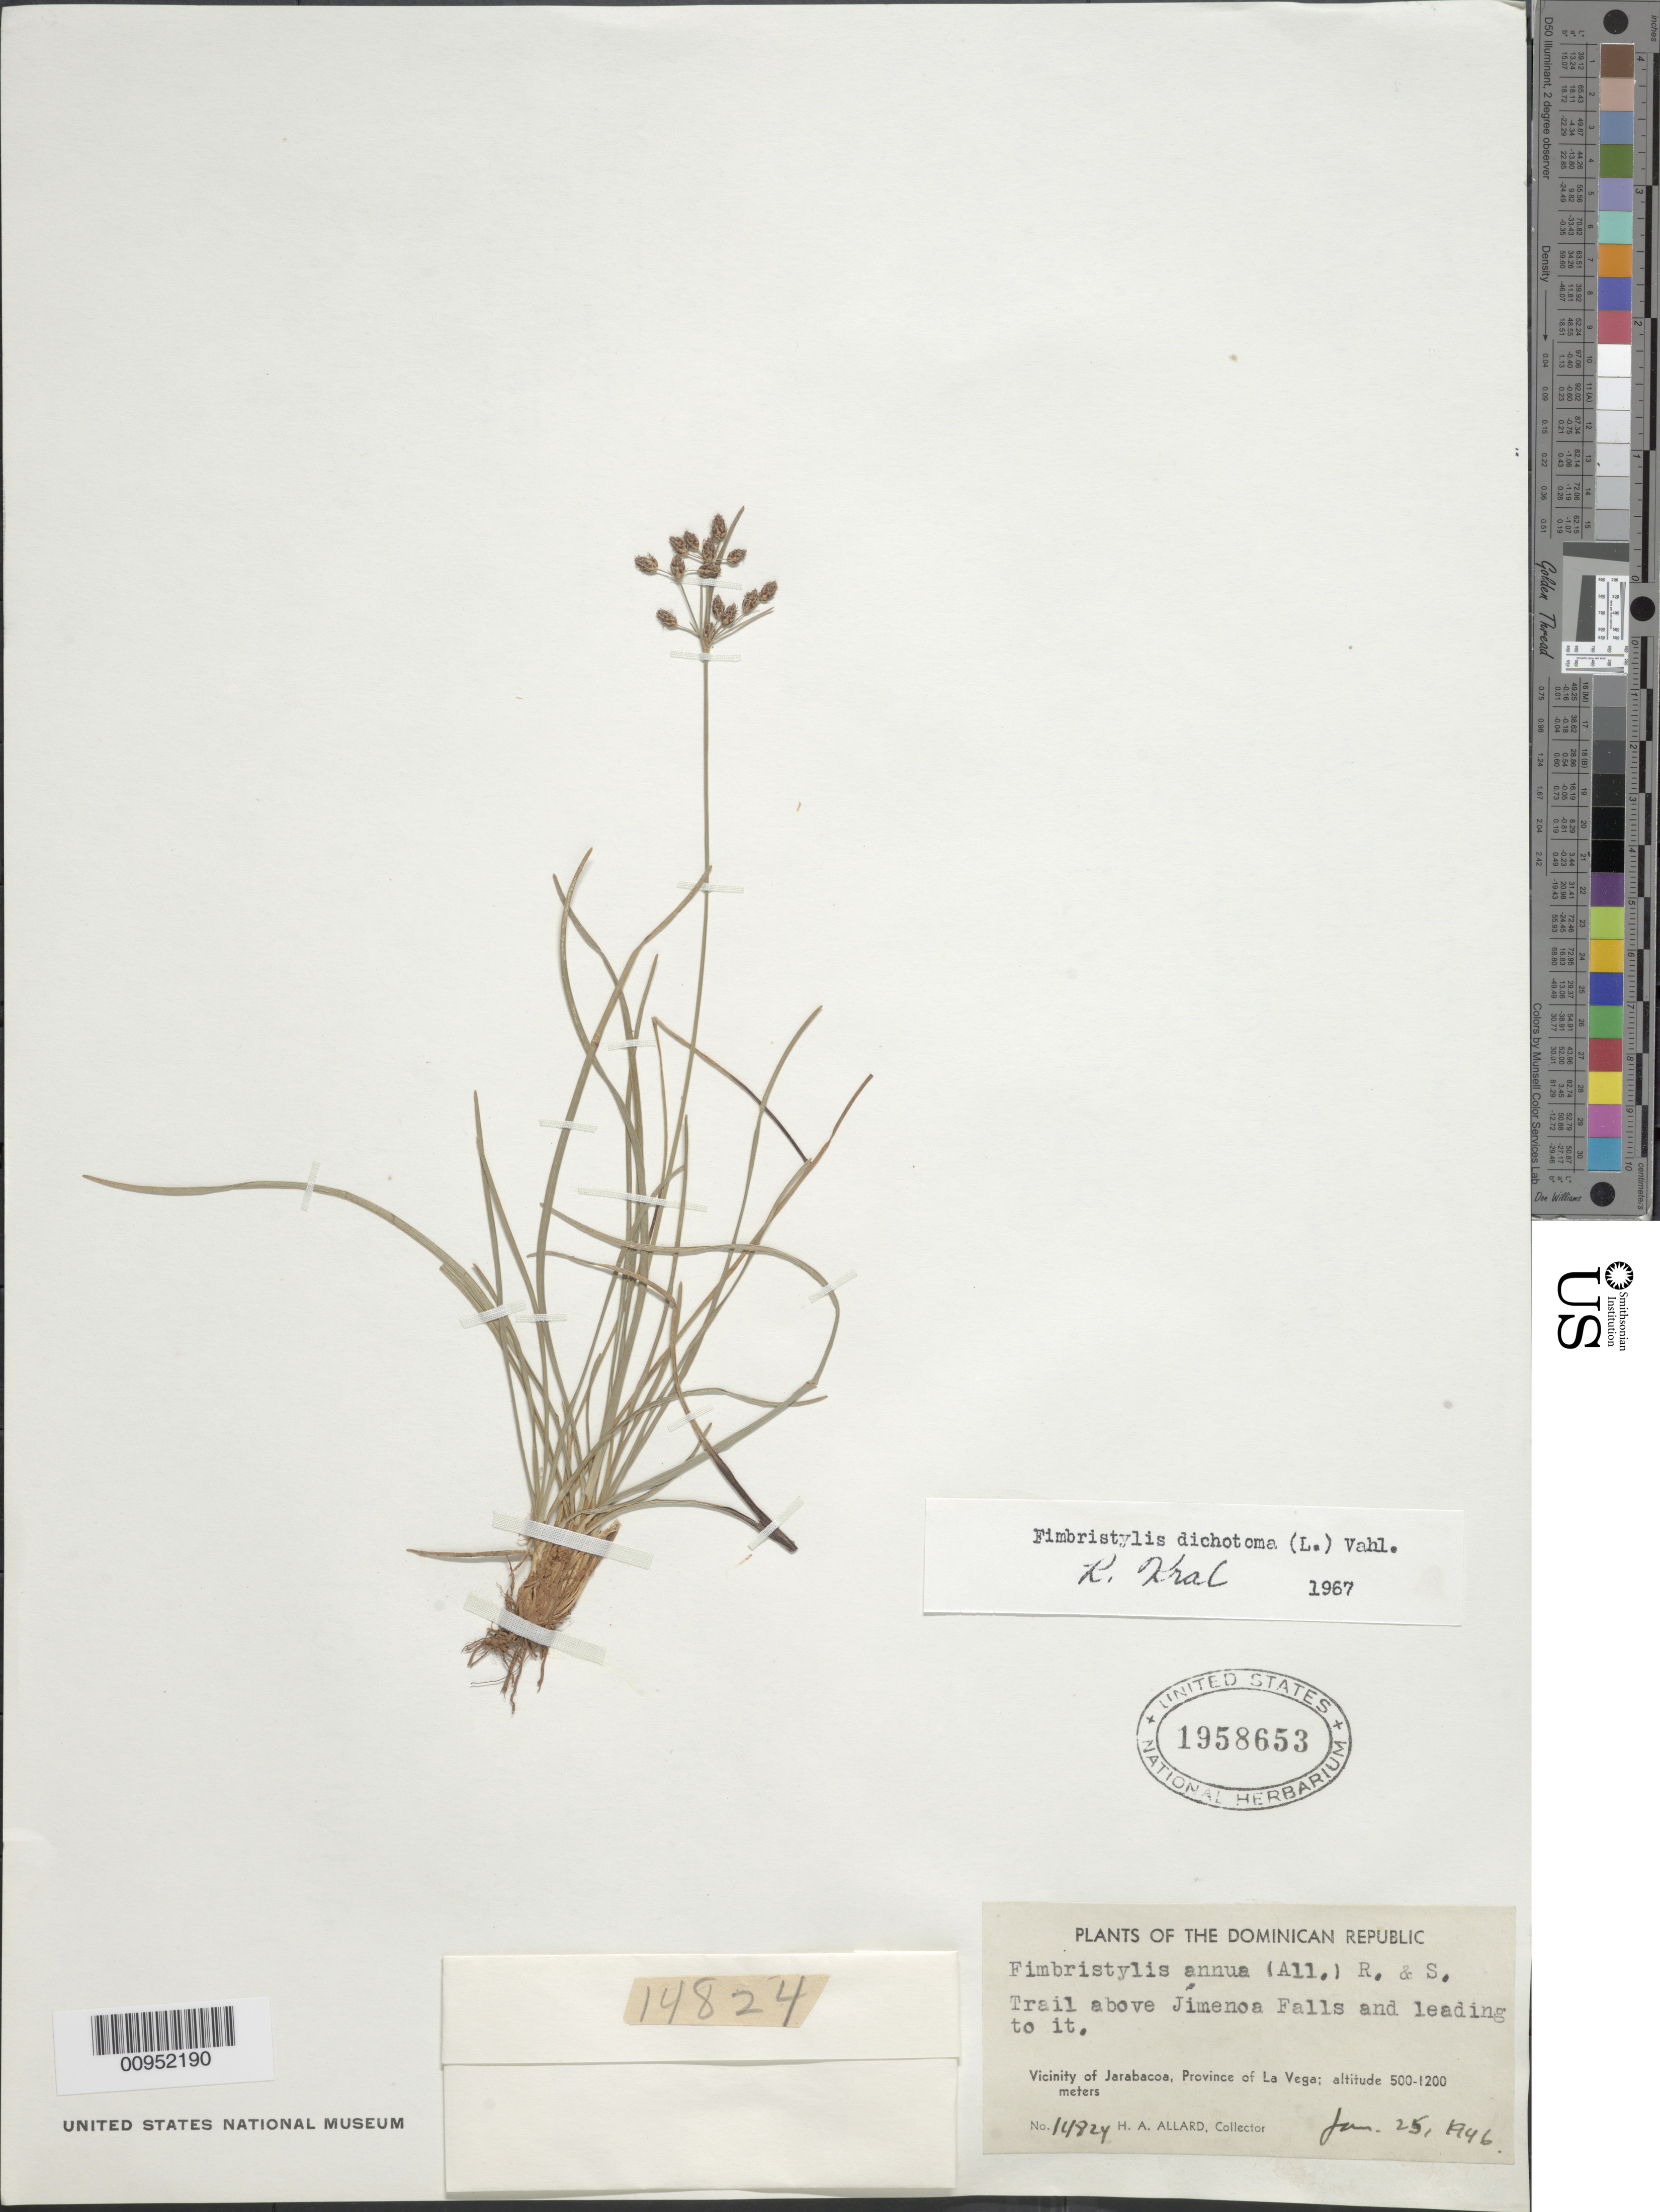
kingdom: Plantae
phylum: Tracheophyta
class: Liliopsida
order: Poales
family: Cyperaceae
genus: Fimbristylis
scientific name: Fimbristylis dichotoma subsp. dichotoma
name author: (L.) Vahl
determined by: Kral, Robert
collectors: H. A. Allard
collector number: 14824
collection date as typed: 25 Jan 1946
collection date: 1946-01-25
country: Dominican Republic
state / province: La Vega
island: Hispaniola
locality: Vicinity of Jaracaboa, trail above Jimenoa Falls andleading to it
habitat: Trail above Falls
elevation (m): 500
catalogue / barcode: US 1958653